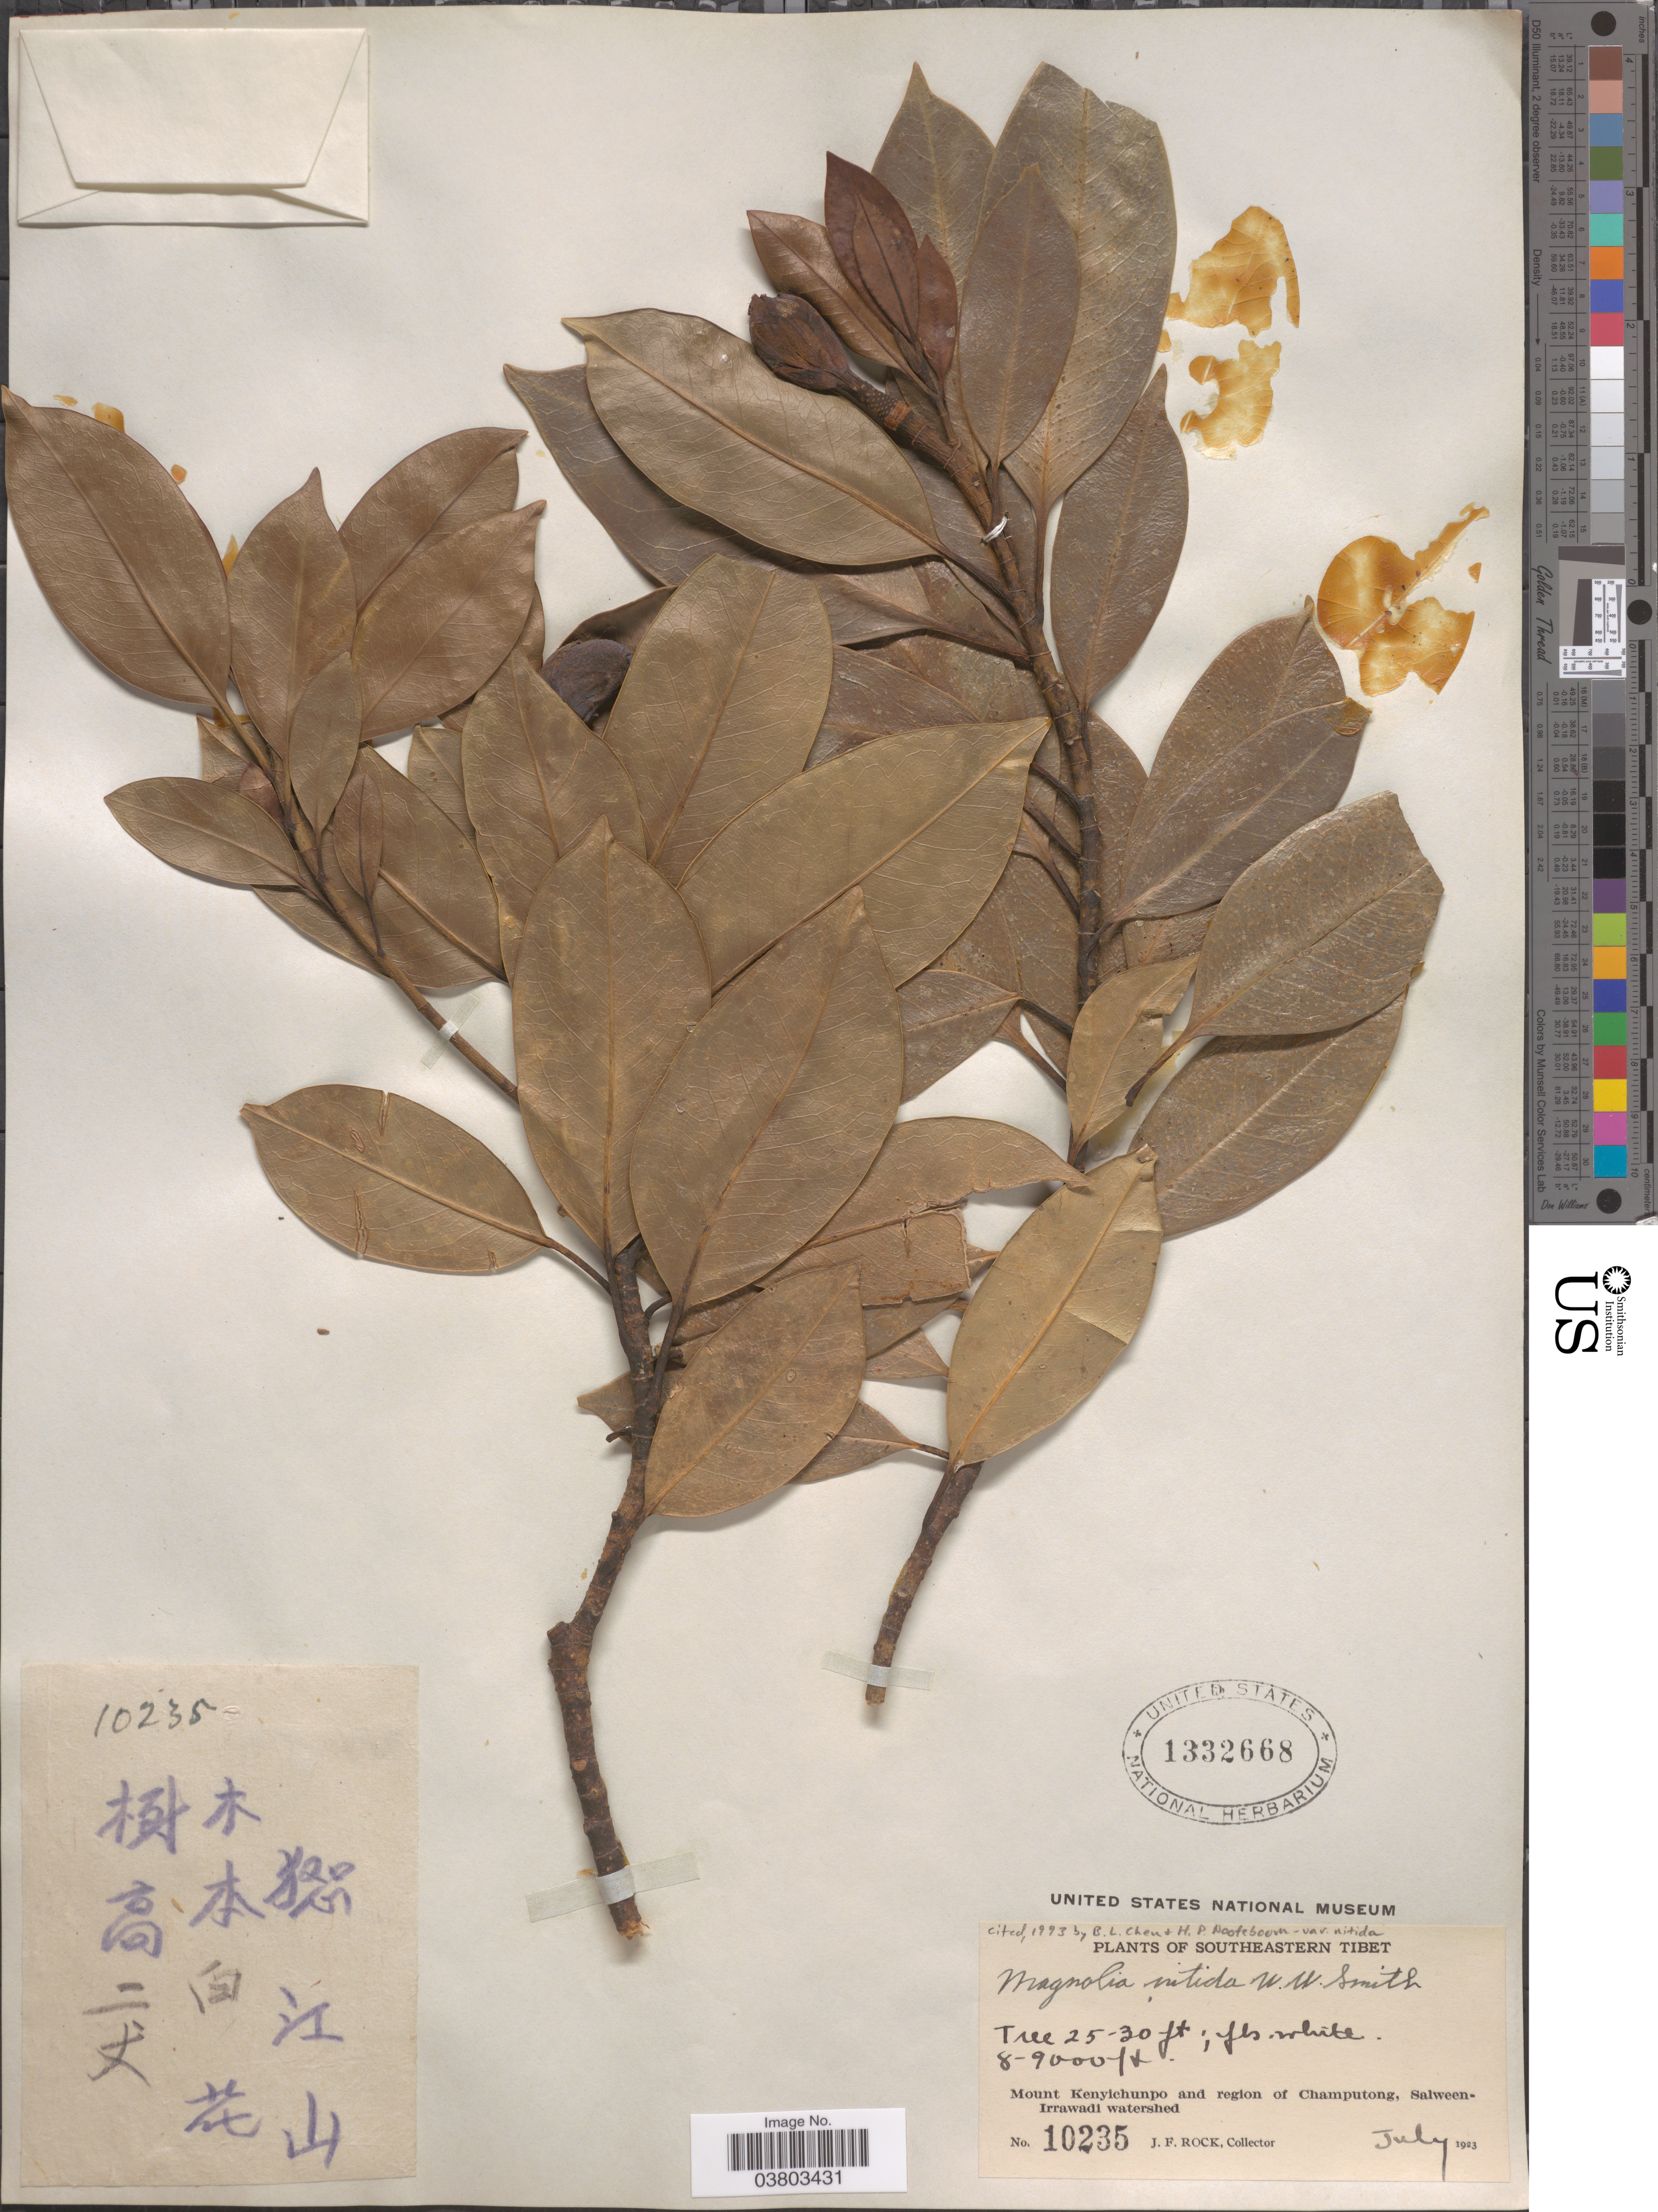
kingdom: Plantae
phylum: Tracheophyta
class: Magnoliopsida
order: Magnoliales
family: Magnoliaceae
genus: Magnolia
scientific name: Magnolia nitida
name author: W.W. Sm.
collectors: J. Rock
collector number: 10235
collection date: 1923-07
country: China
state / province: Xizang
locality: Southeastern Tibet. Mount Kenyichunpo and region of Champutong, Salween-Irrawadi watershed.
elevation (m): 2438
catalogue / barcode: US 1332668